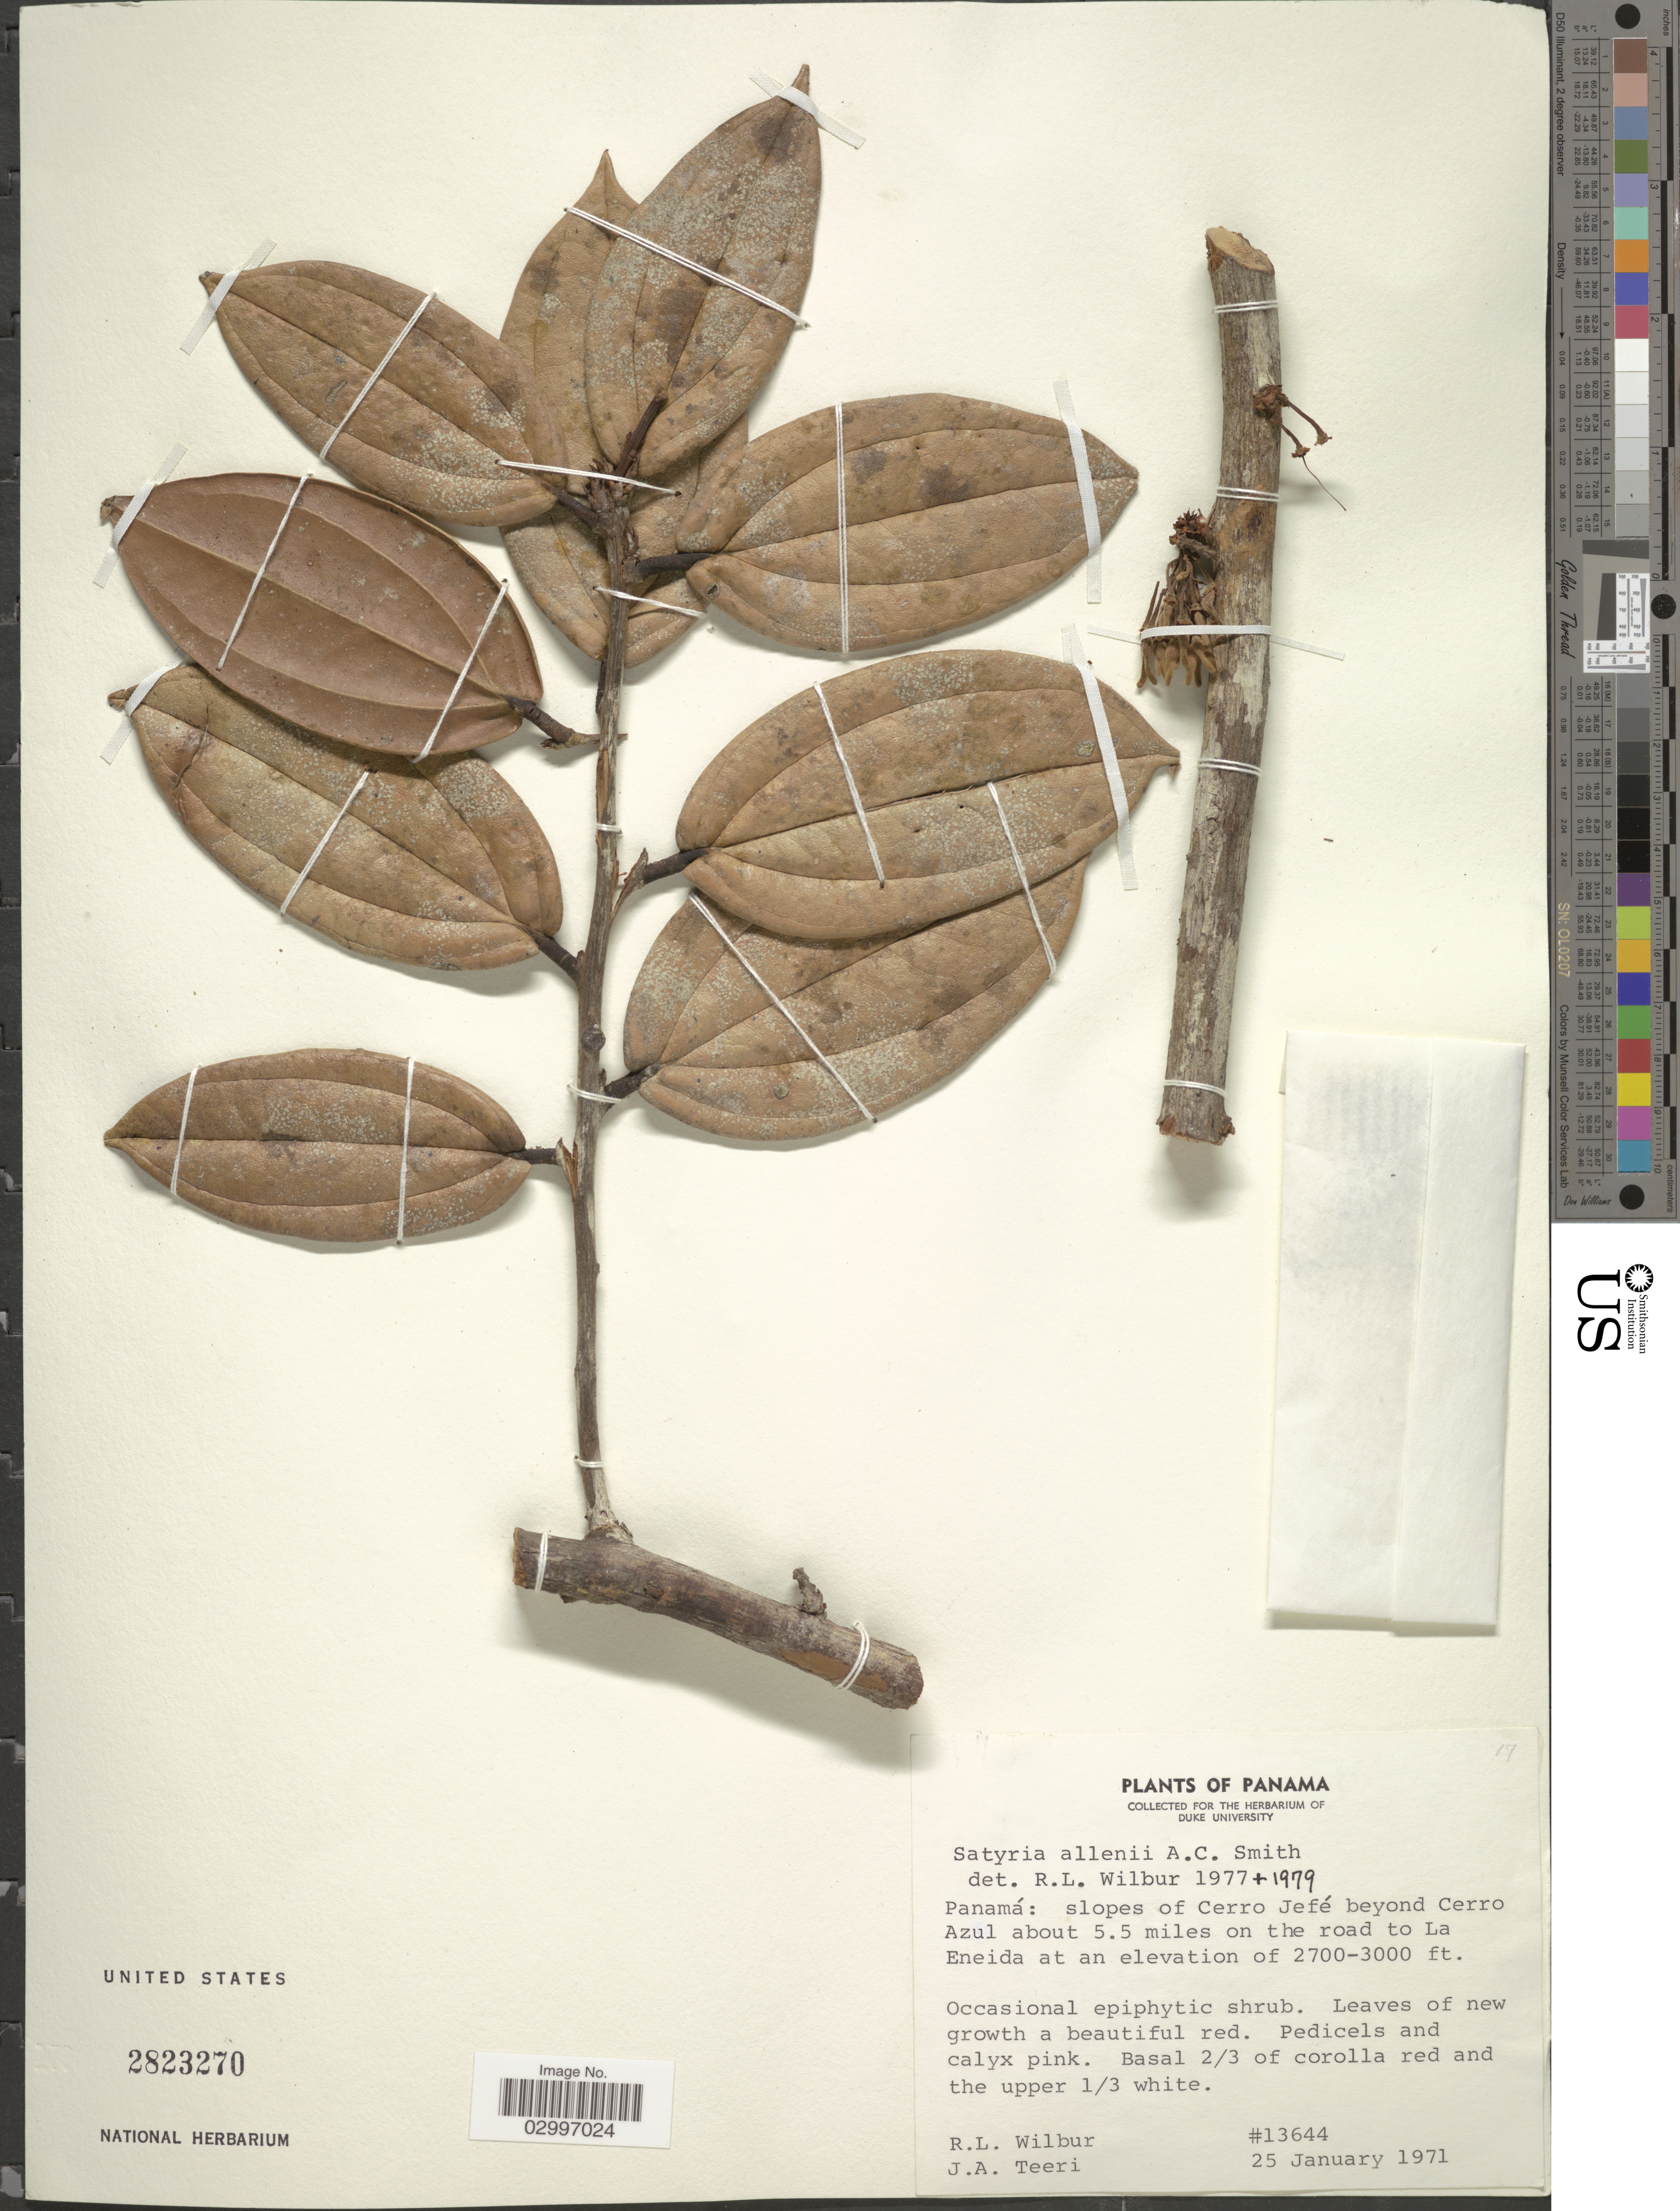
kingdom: Plantae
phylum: Tracheophyta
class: Magnoliopsida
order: Ericales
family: Ericaceae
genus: Satyria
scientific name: Satyria allenii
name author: A.C. Sm.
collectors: R. L. Wilbur & J. Teeri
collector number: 13644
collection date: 1971-01-25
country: Panama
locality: Panamá: slopes of Cerro Jefé beyond Cerro Azul about 5.5 miles on the road to La Eneida.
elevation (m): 823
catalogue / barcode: US 2823270